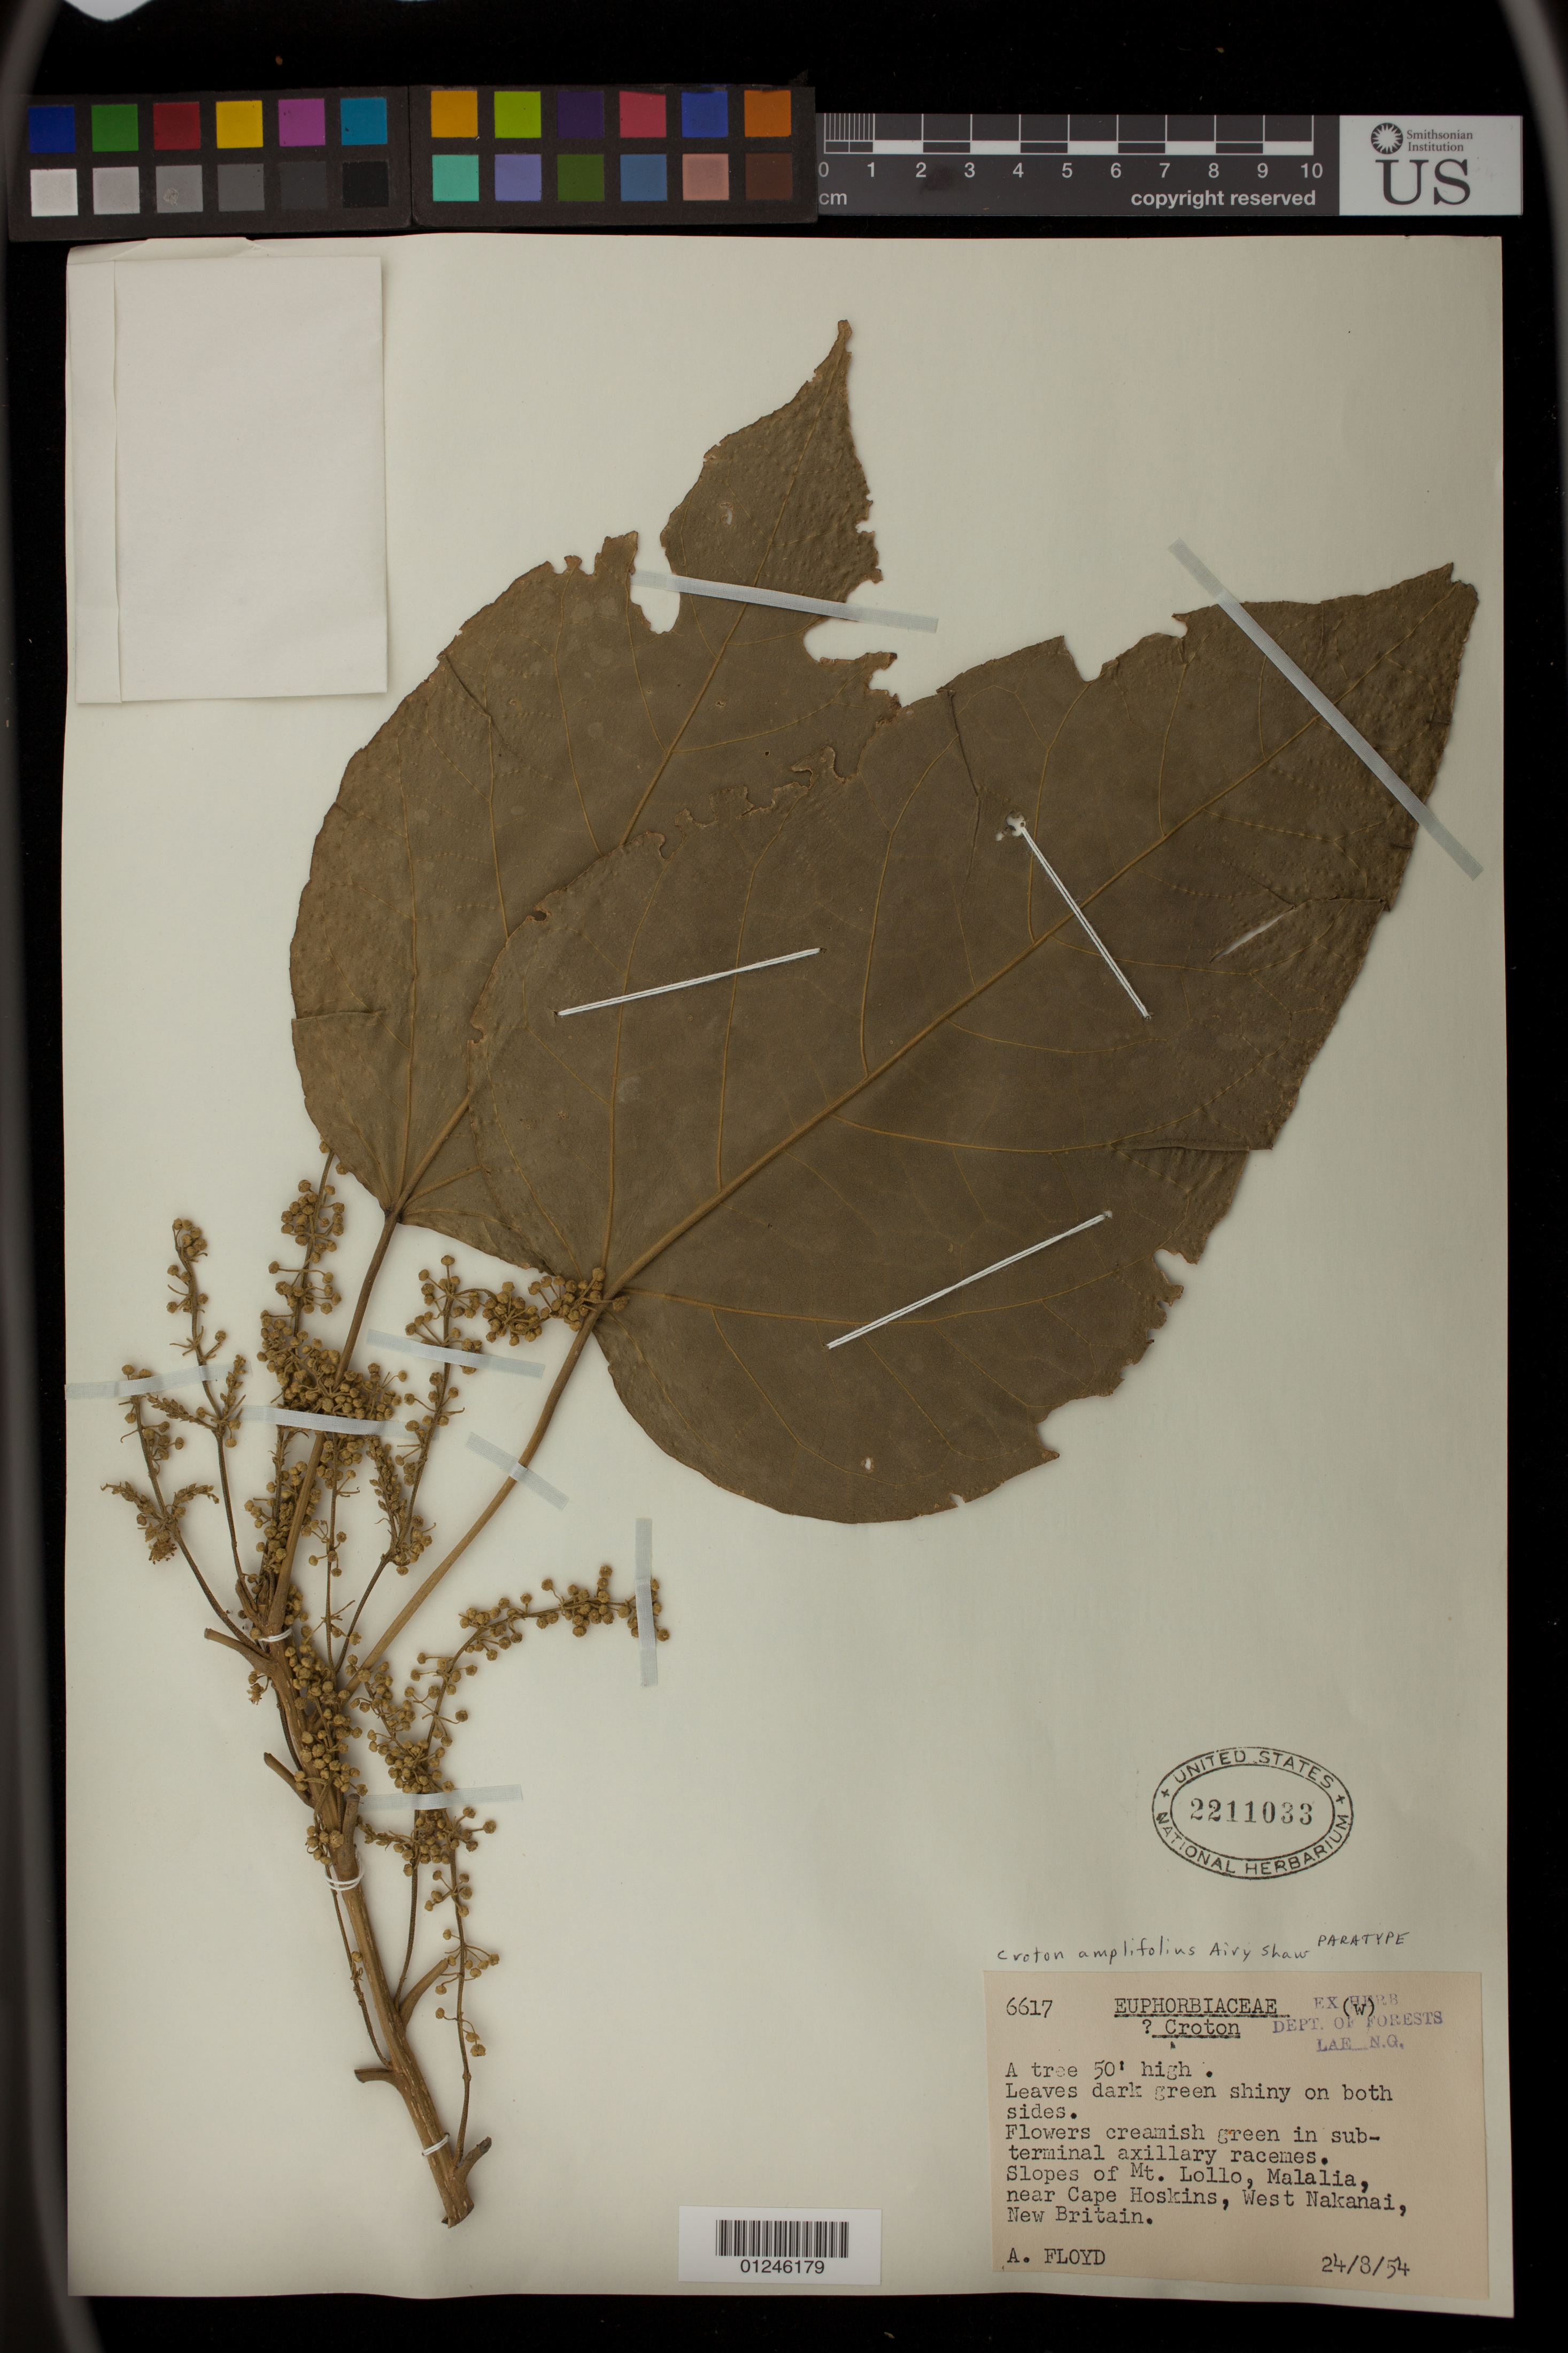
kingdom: Plantae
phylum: Tracheophyta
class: Magnoliopsida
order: Malpighiales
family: Euphorbiaceae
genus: Croton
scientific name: Croton amplifolius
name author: Airy Shaw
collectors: A. Floyd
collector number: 6617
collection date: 1954-08-24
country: Papua New Guinea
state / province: West New Britain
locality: Slopes of Mt. Lollo, Malalia, near Cape Hoskins, West Nakanai.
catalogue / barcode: US 2211033